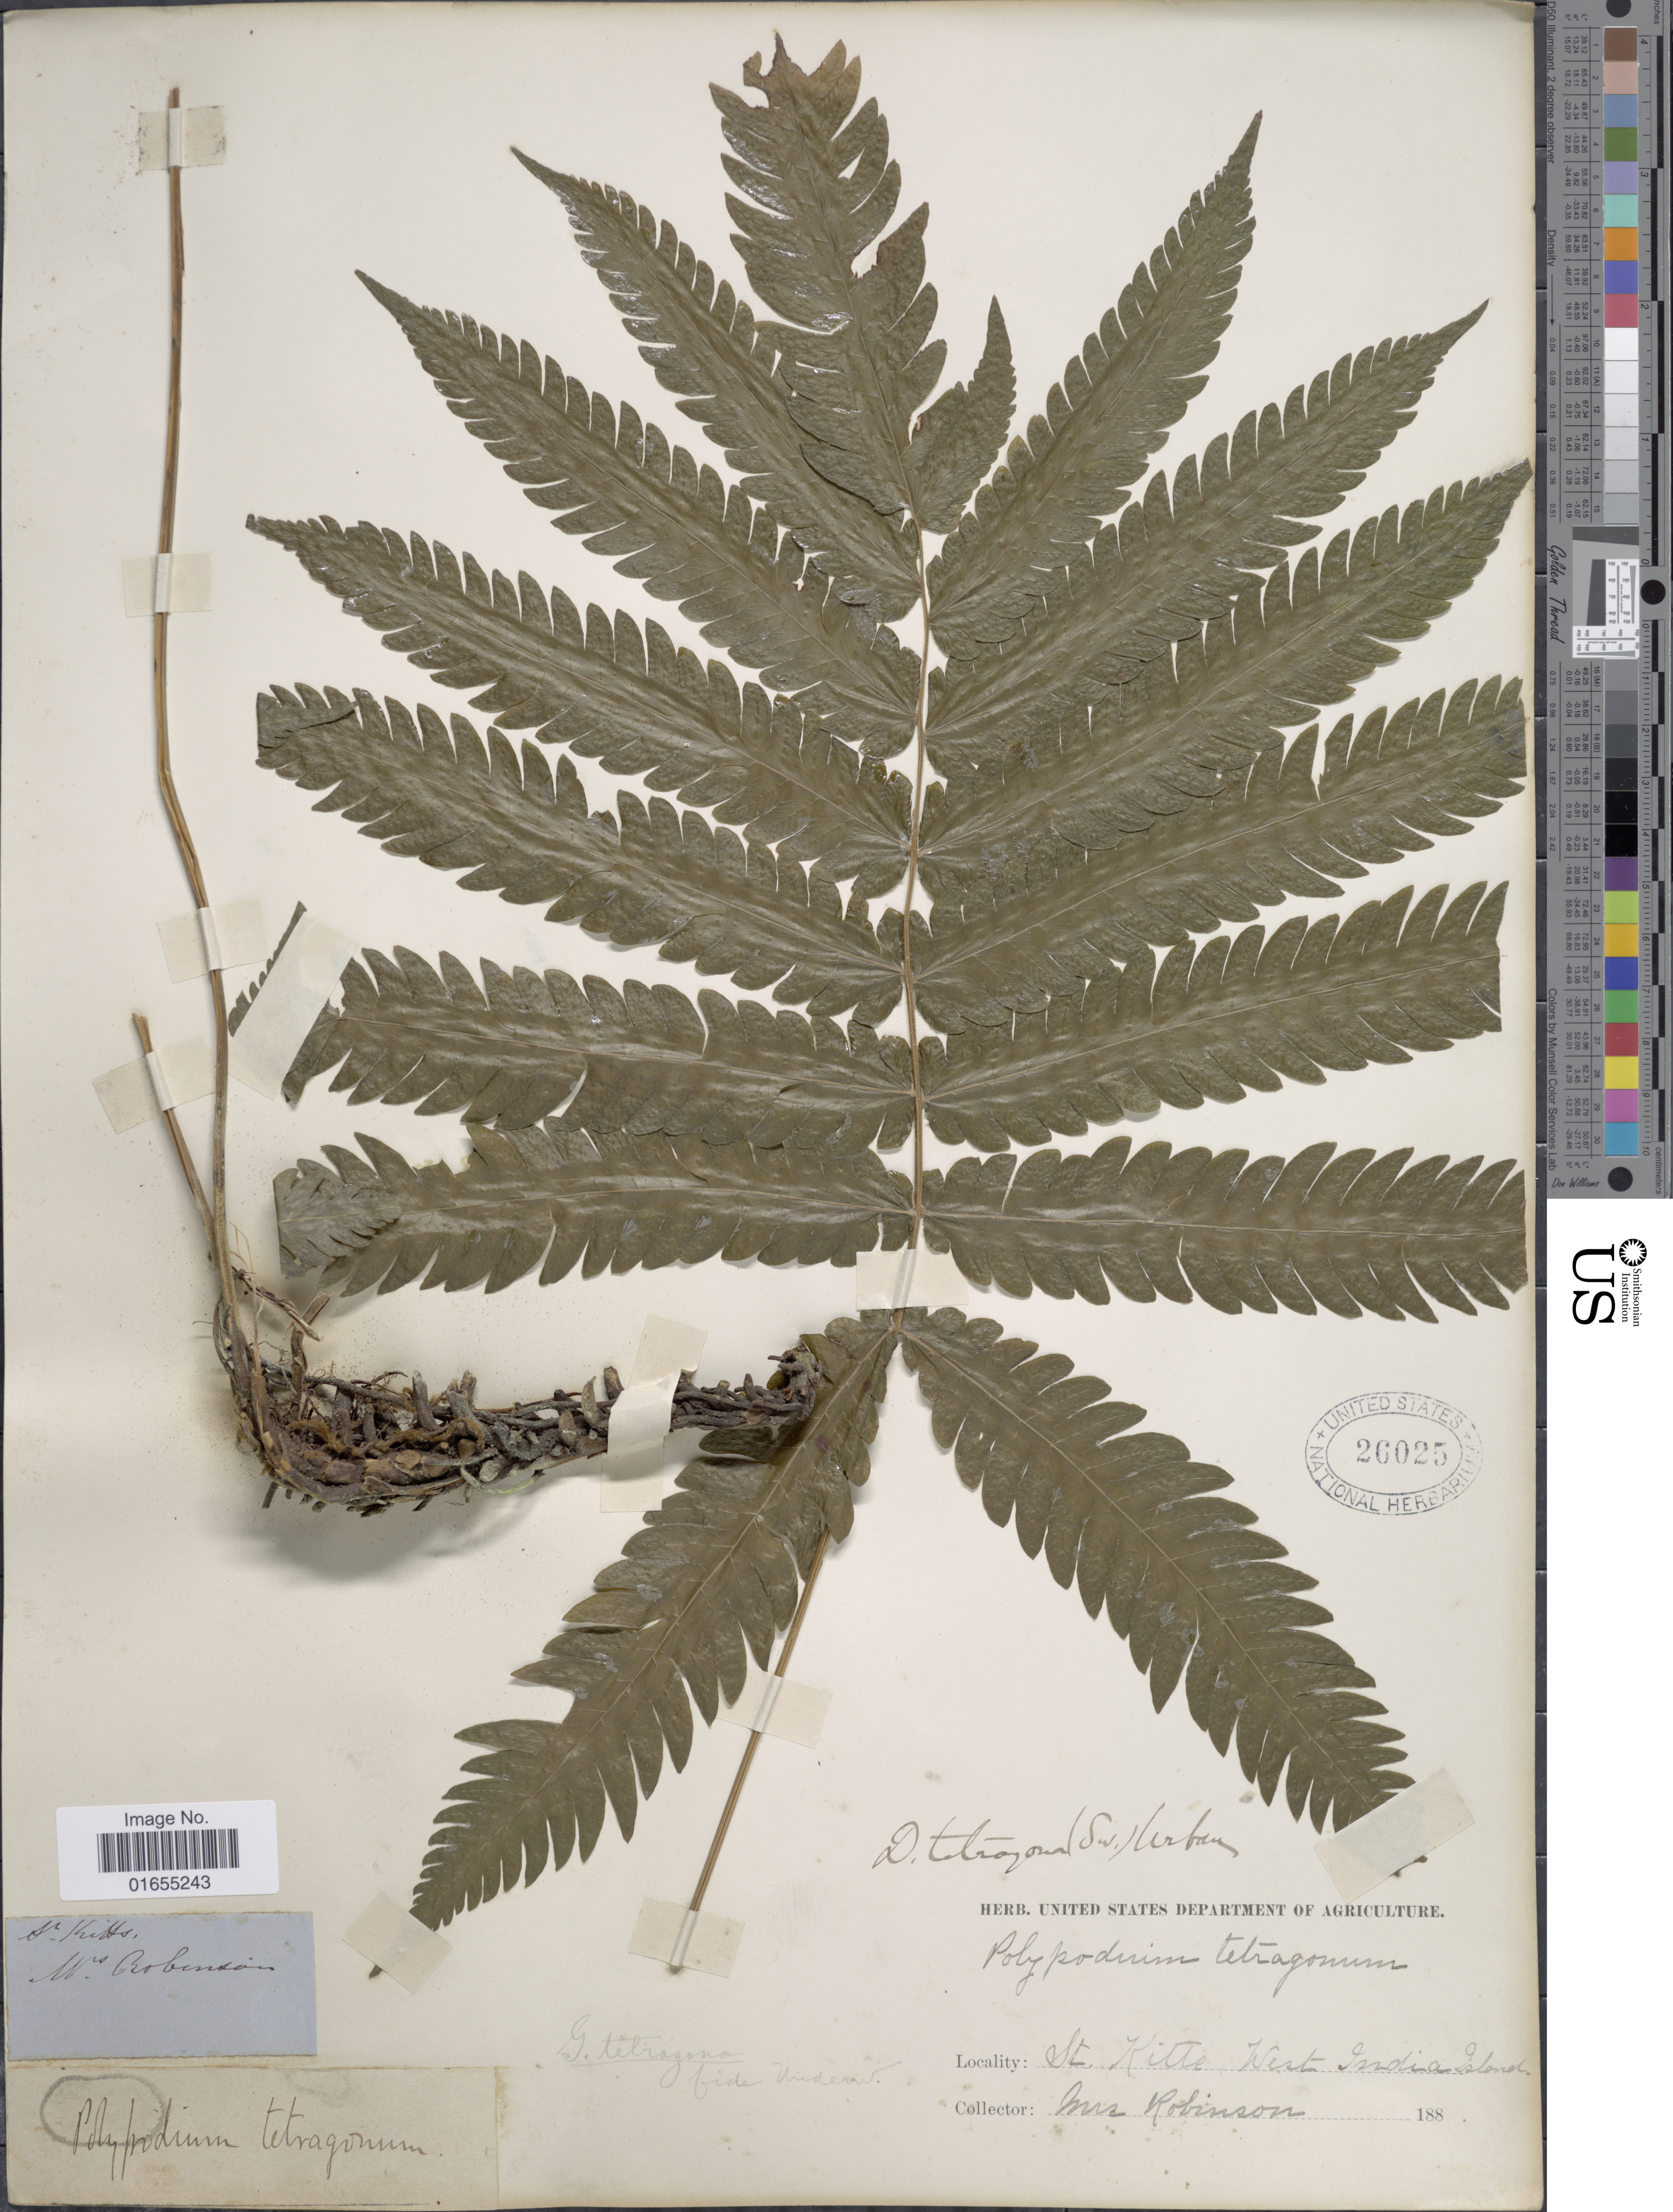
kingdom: Plantae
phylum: Tracheophyta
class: Polypodiopsida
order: Polypodiales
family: Thelypteridaceae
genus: Goniopteris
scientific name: Goniopteris tetragona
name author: (C. Presl) Sw.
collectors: -- Robinson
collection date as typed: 188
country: St. Christopher-Nevis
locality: St. Kitts, West India Island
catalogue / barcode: US 26025